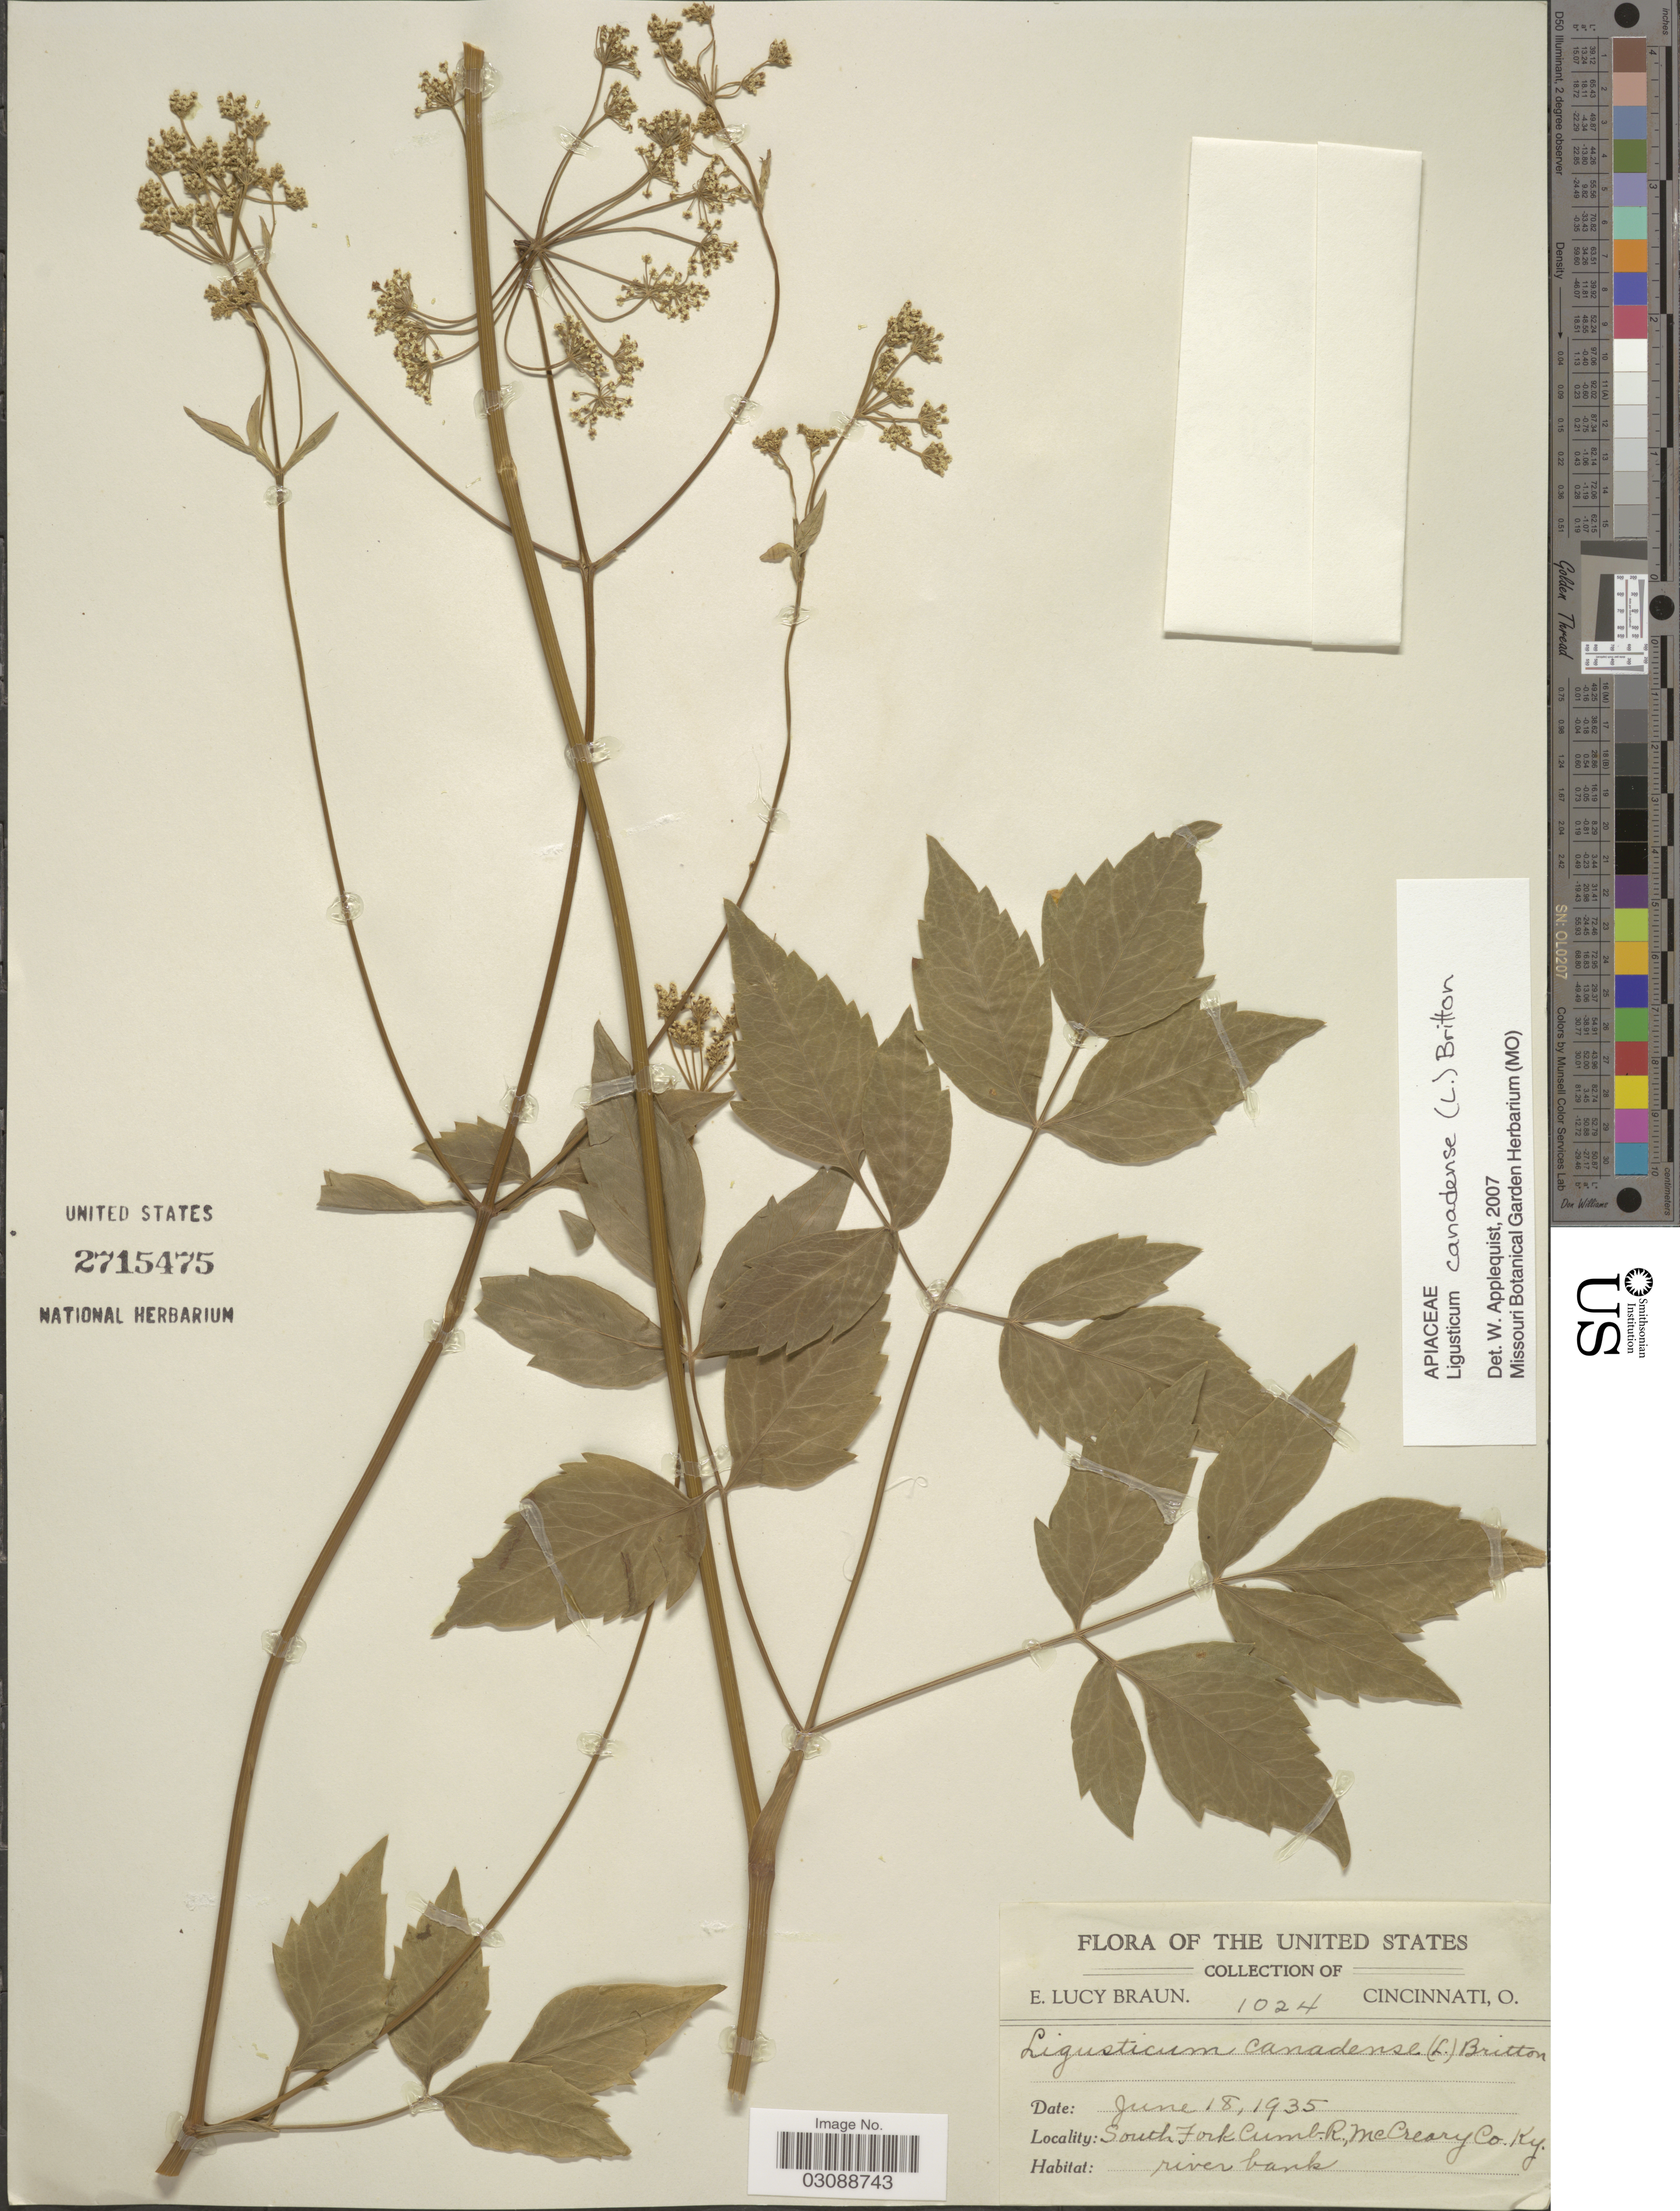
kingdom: Plantae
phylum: Tracheophyta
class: Magnoliopsida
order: Apiales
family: Apiaceae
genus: Ligusticum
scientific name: Ligusticum canadense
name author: (L.) Britton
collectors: E. L. Braun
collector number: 1024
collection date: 1935-06-18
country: United States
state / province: Kentucky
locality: South Fork Cumb. R., McCreary Co.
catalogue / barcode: US 2715475